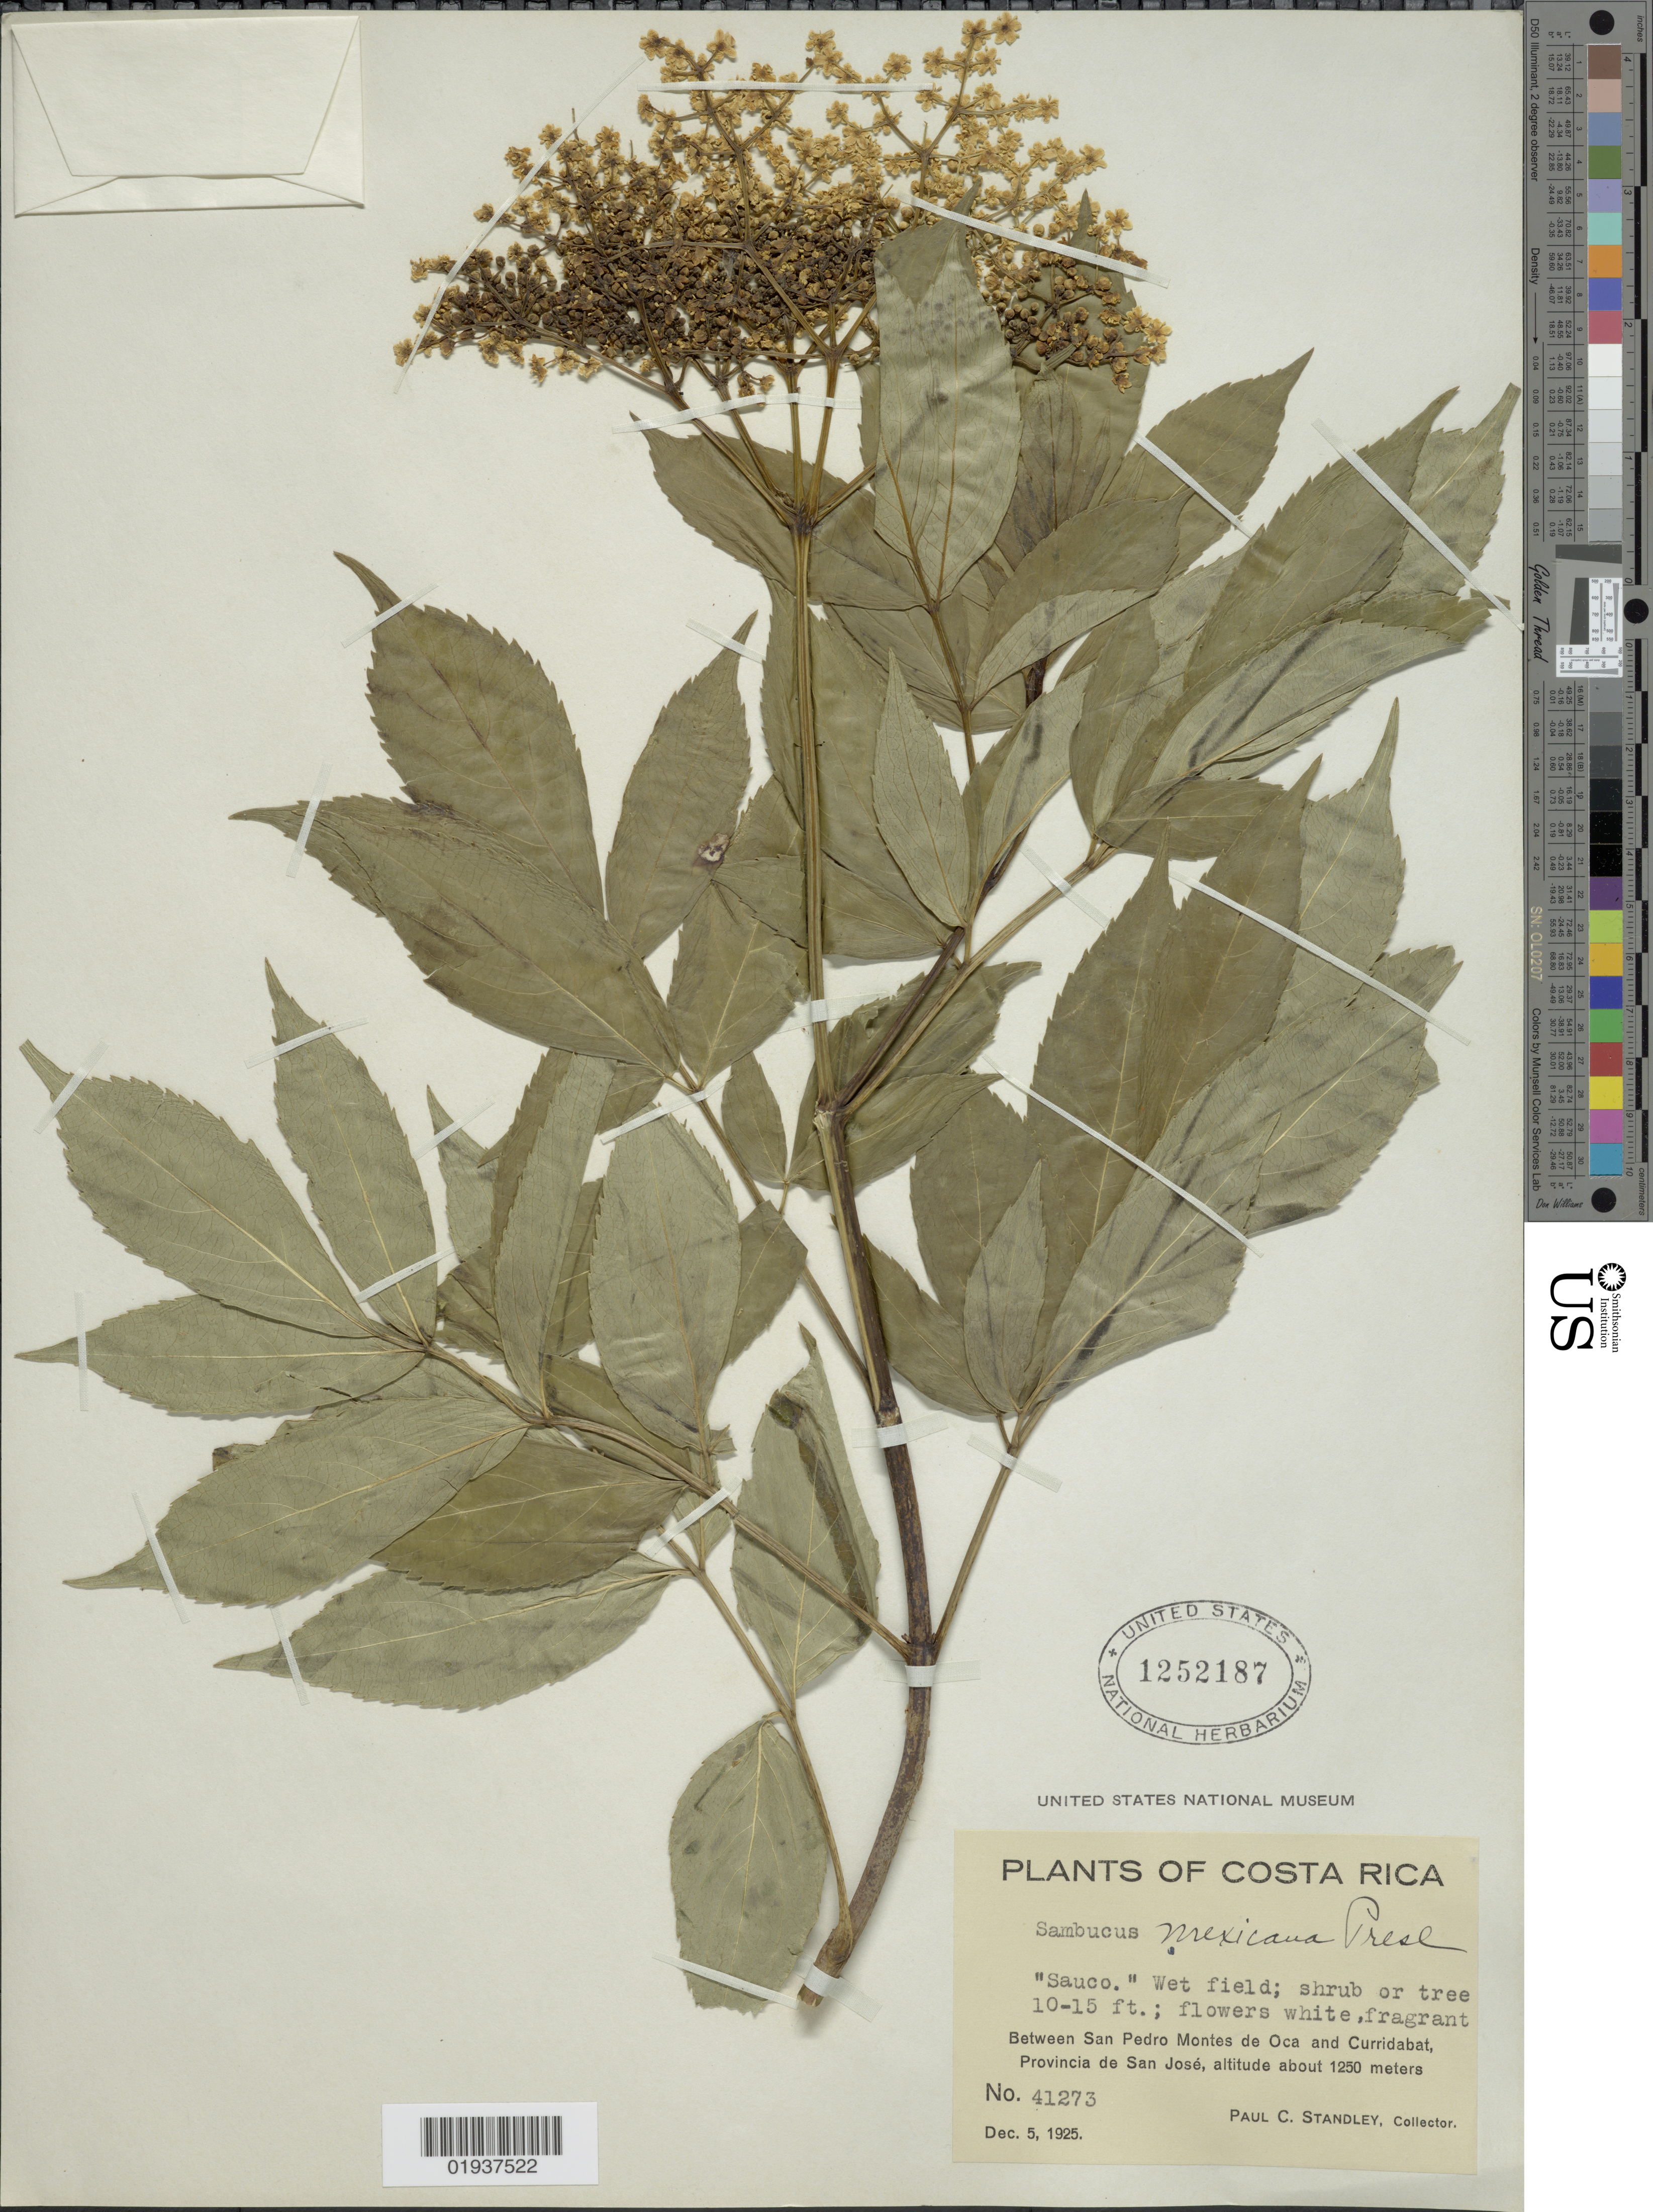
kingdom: Plantae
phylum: Tracheophyta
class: Magnoliopsida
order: Dipsacales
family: Viburnaceae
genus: Sambucus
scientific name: Sambucus mexicana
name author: C. Presl ex DC.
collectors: P. C. Standley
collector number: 41273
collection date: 1925-12-05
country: Costa Rica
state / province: San José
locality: Between San Pedro Montes de Oca and Curridabat, Provincia de San José.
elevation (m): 1250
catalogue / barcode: US 1252187